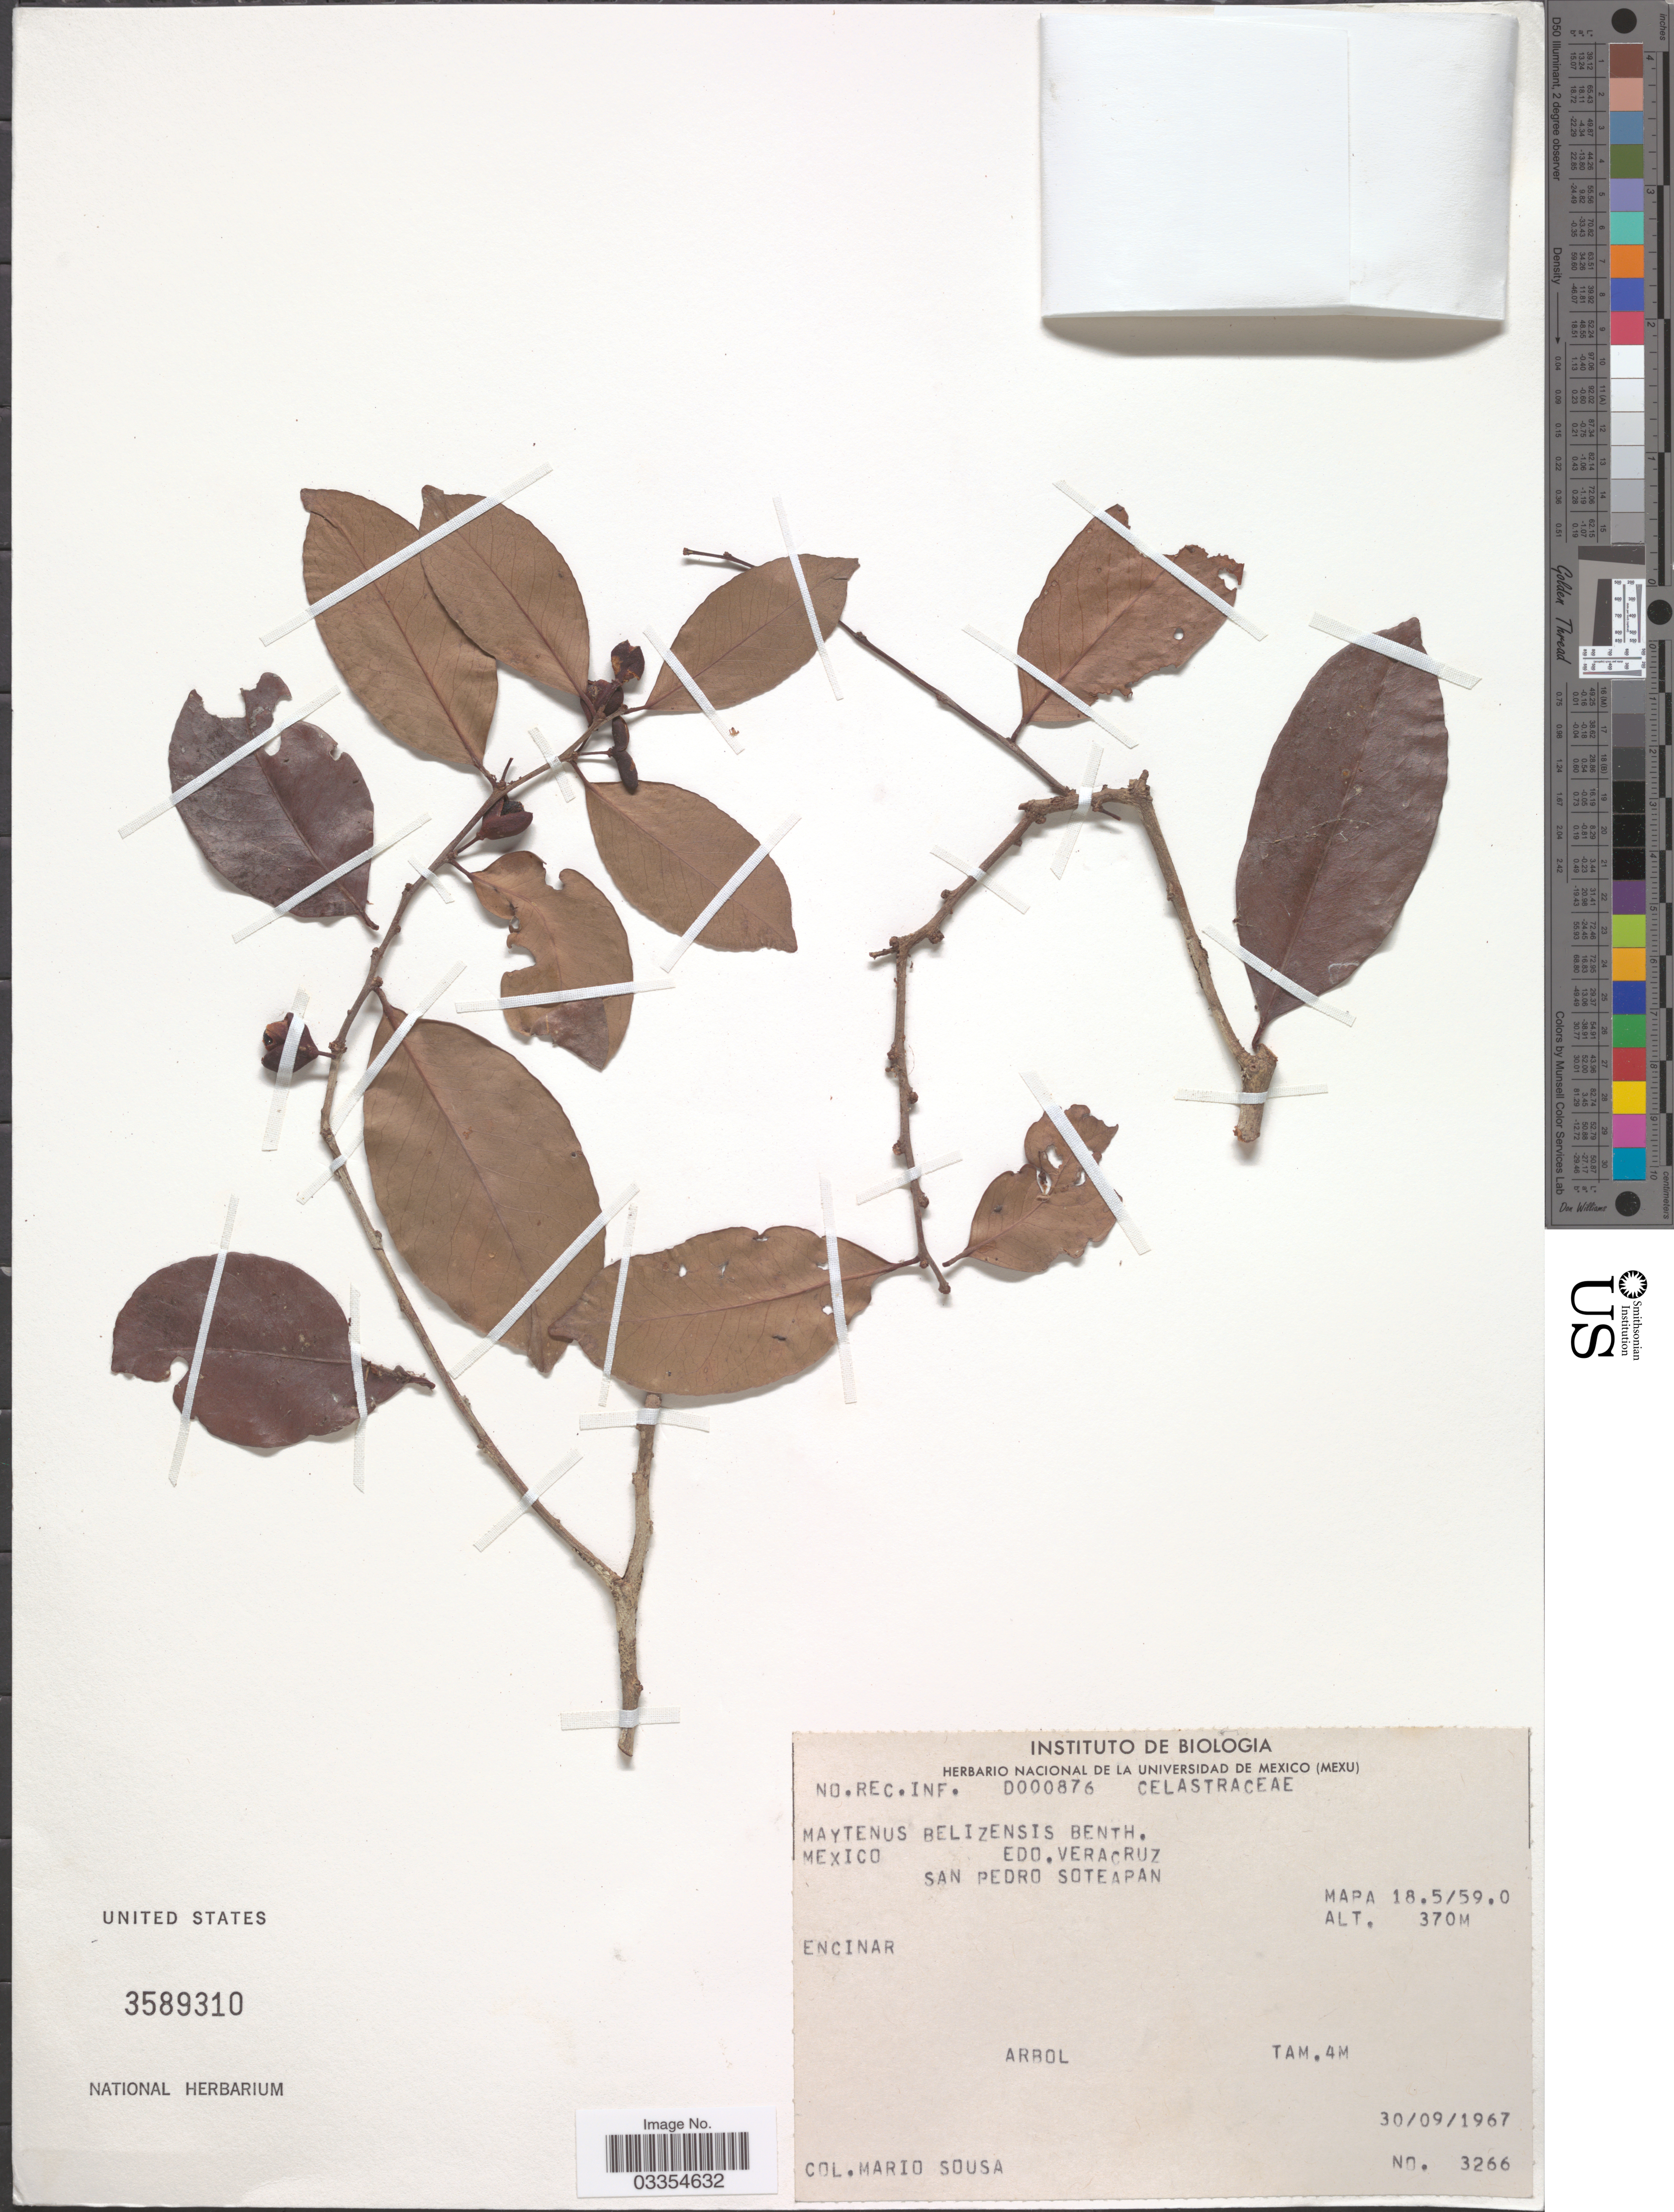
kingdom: Plantae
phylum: Tracheophyta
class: Magnoliopsida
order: Celastrales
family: Celastraceae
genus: Maytenus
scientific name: Maytenus belizensis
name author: Standl.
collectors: M. Sousa S.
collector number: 3266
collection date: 1967-09-30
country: Mexico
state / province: Veracruz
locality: Edo. Veracruz. San Pedro Soteapan. Mapa 18.5/59.0.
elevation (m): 370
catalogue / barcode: US 3589310